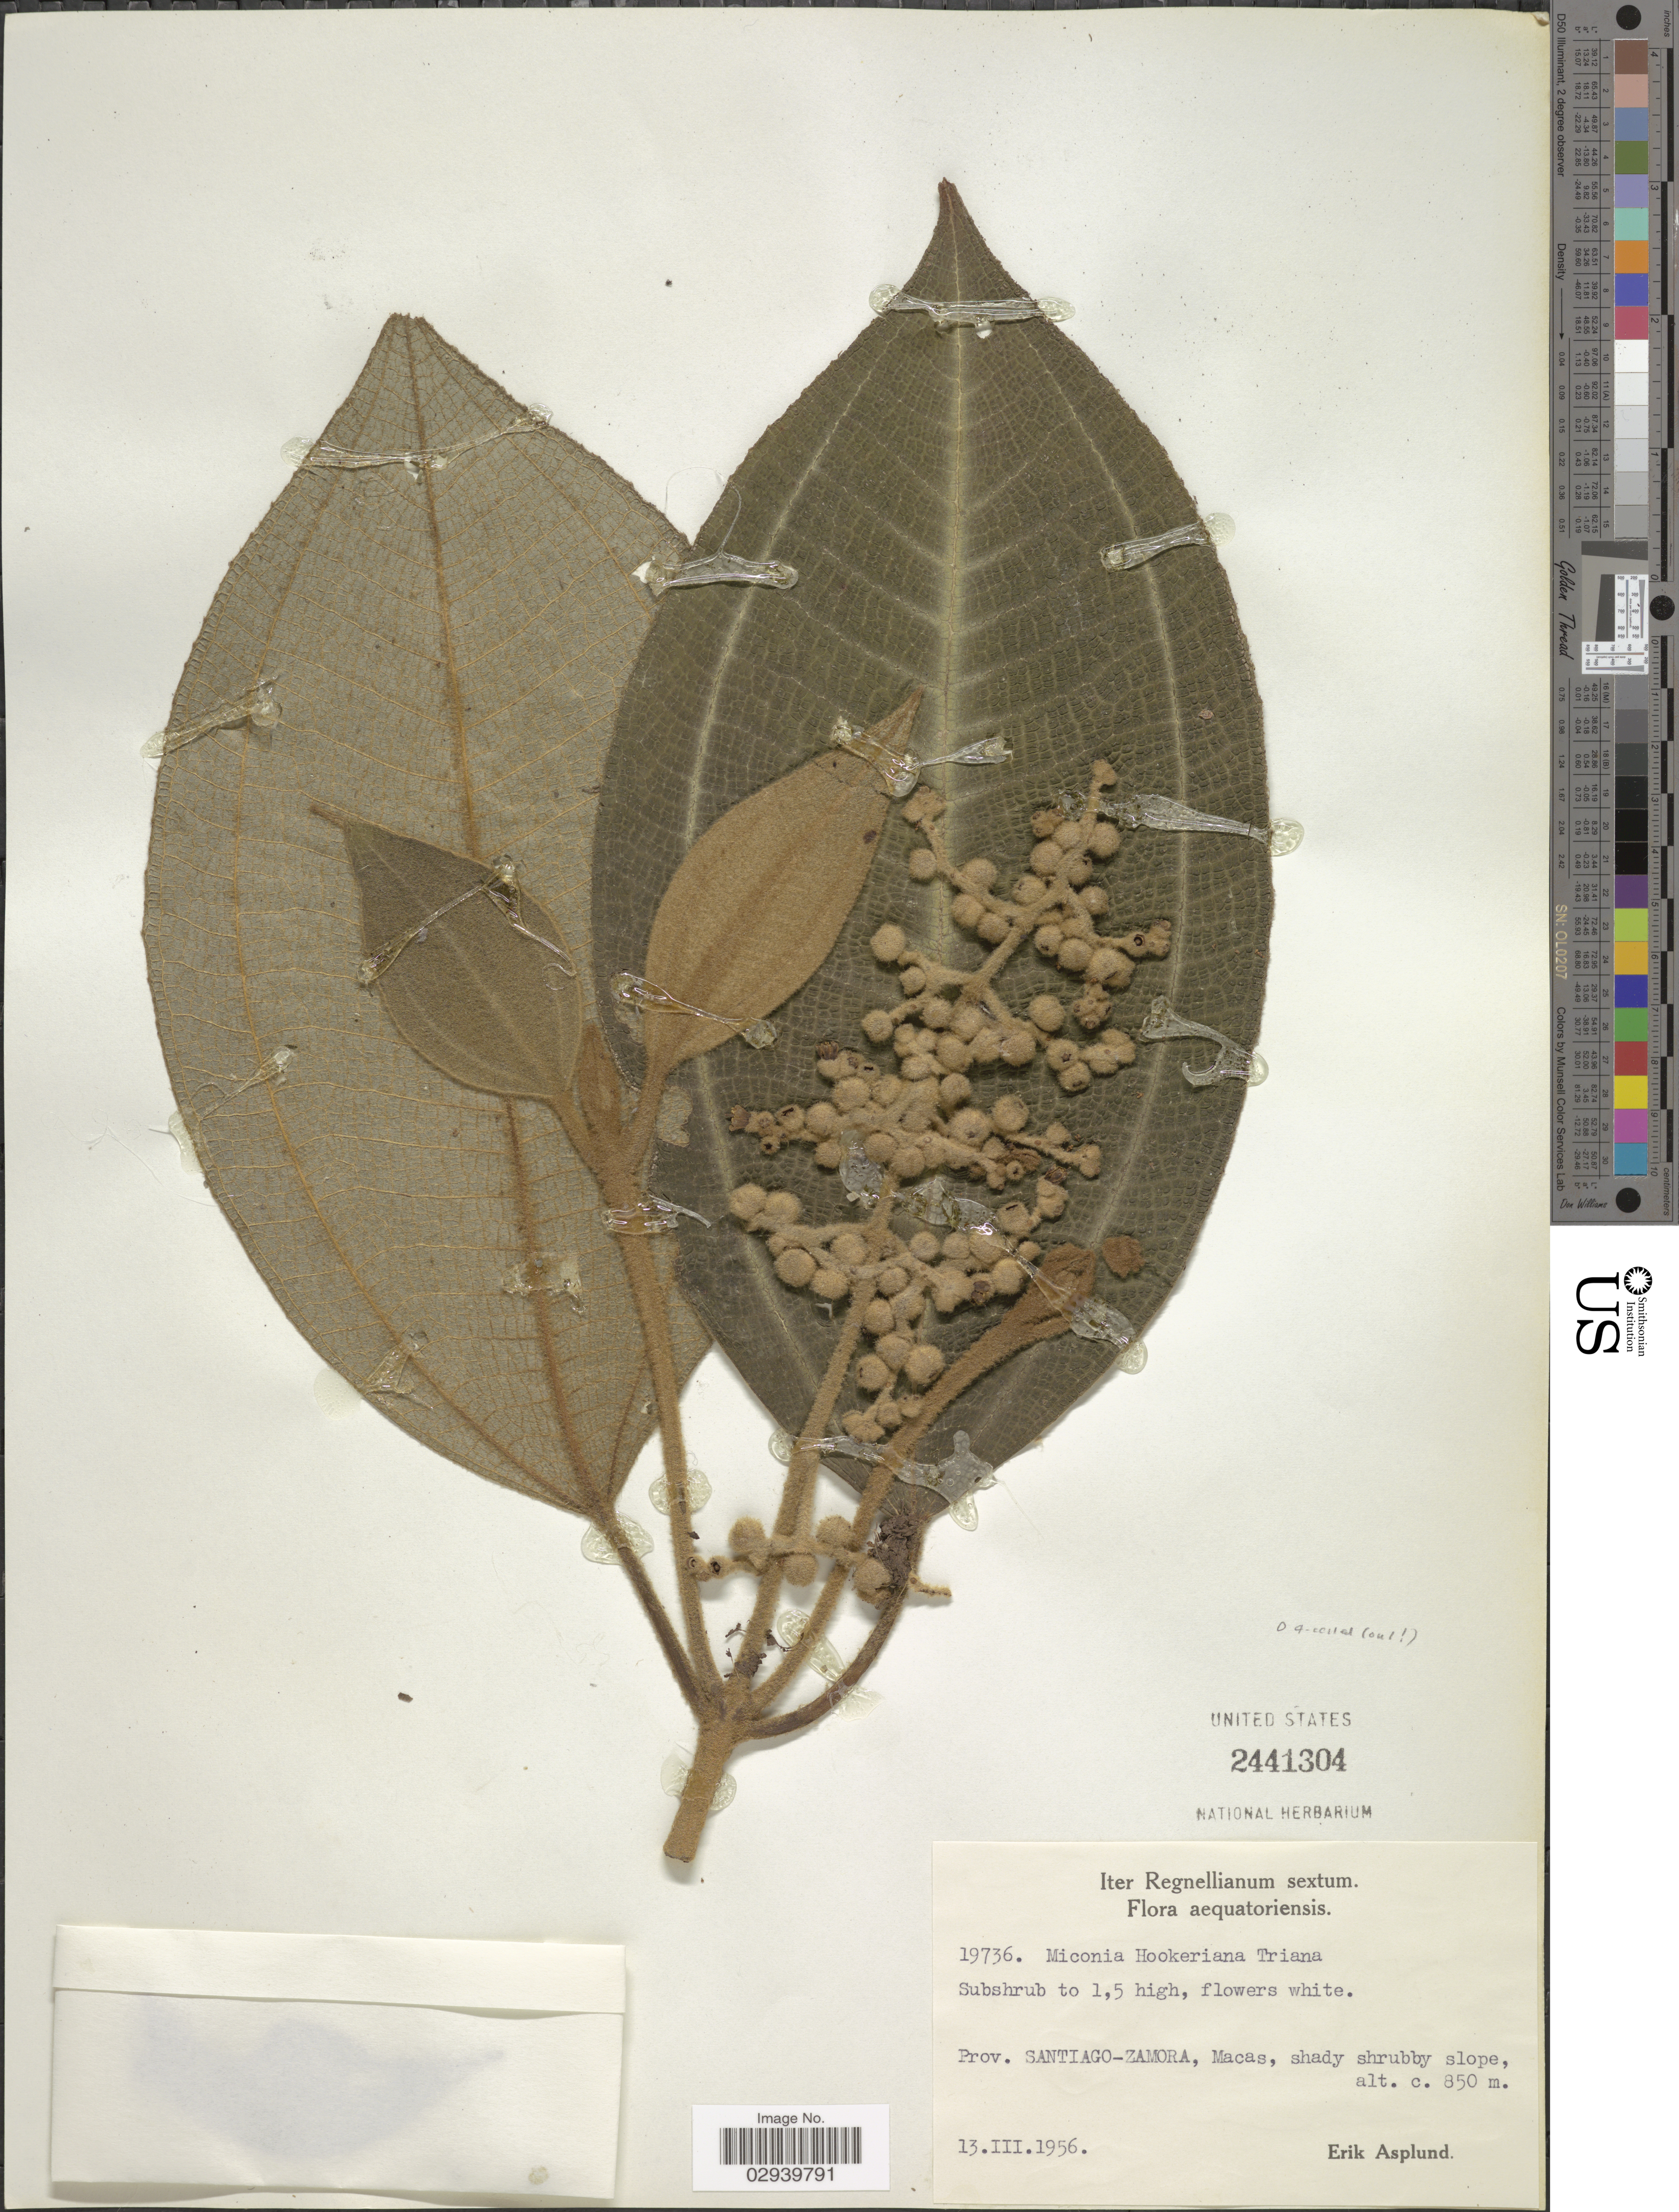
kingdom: Plantae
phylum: Tracheophyta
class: Magnoliopsida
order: Myrtales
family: Melastomataceae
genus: Miconia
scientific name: Miconia hookeriana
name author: Triana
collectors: E. Asplund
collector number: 19736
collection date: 1956-03-13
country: Ecuador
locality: Prov. Santiago-Zamora, Macas.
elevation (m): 850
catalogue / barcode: US 2441304